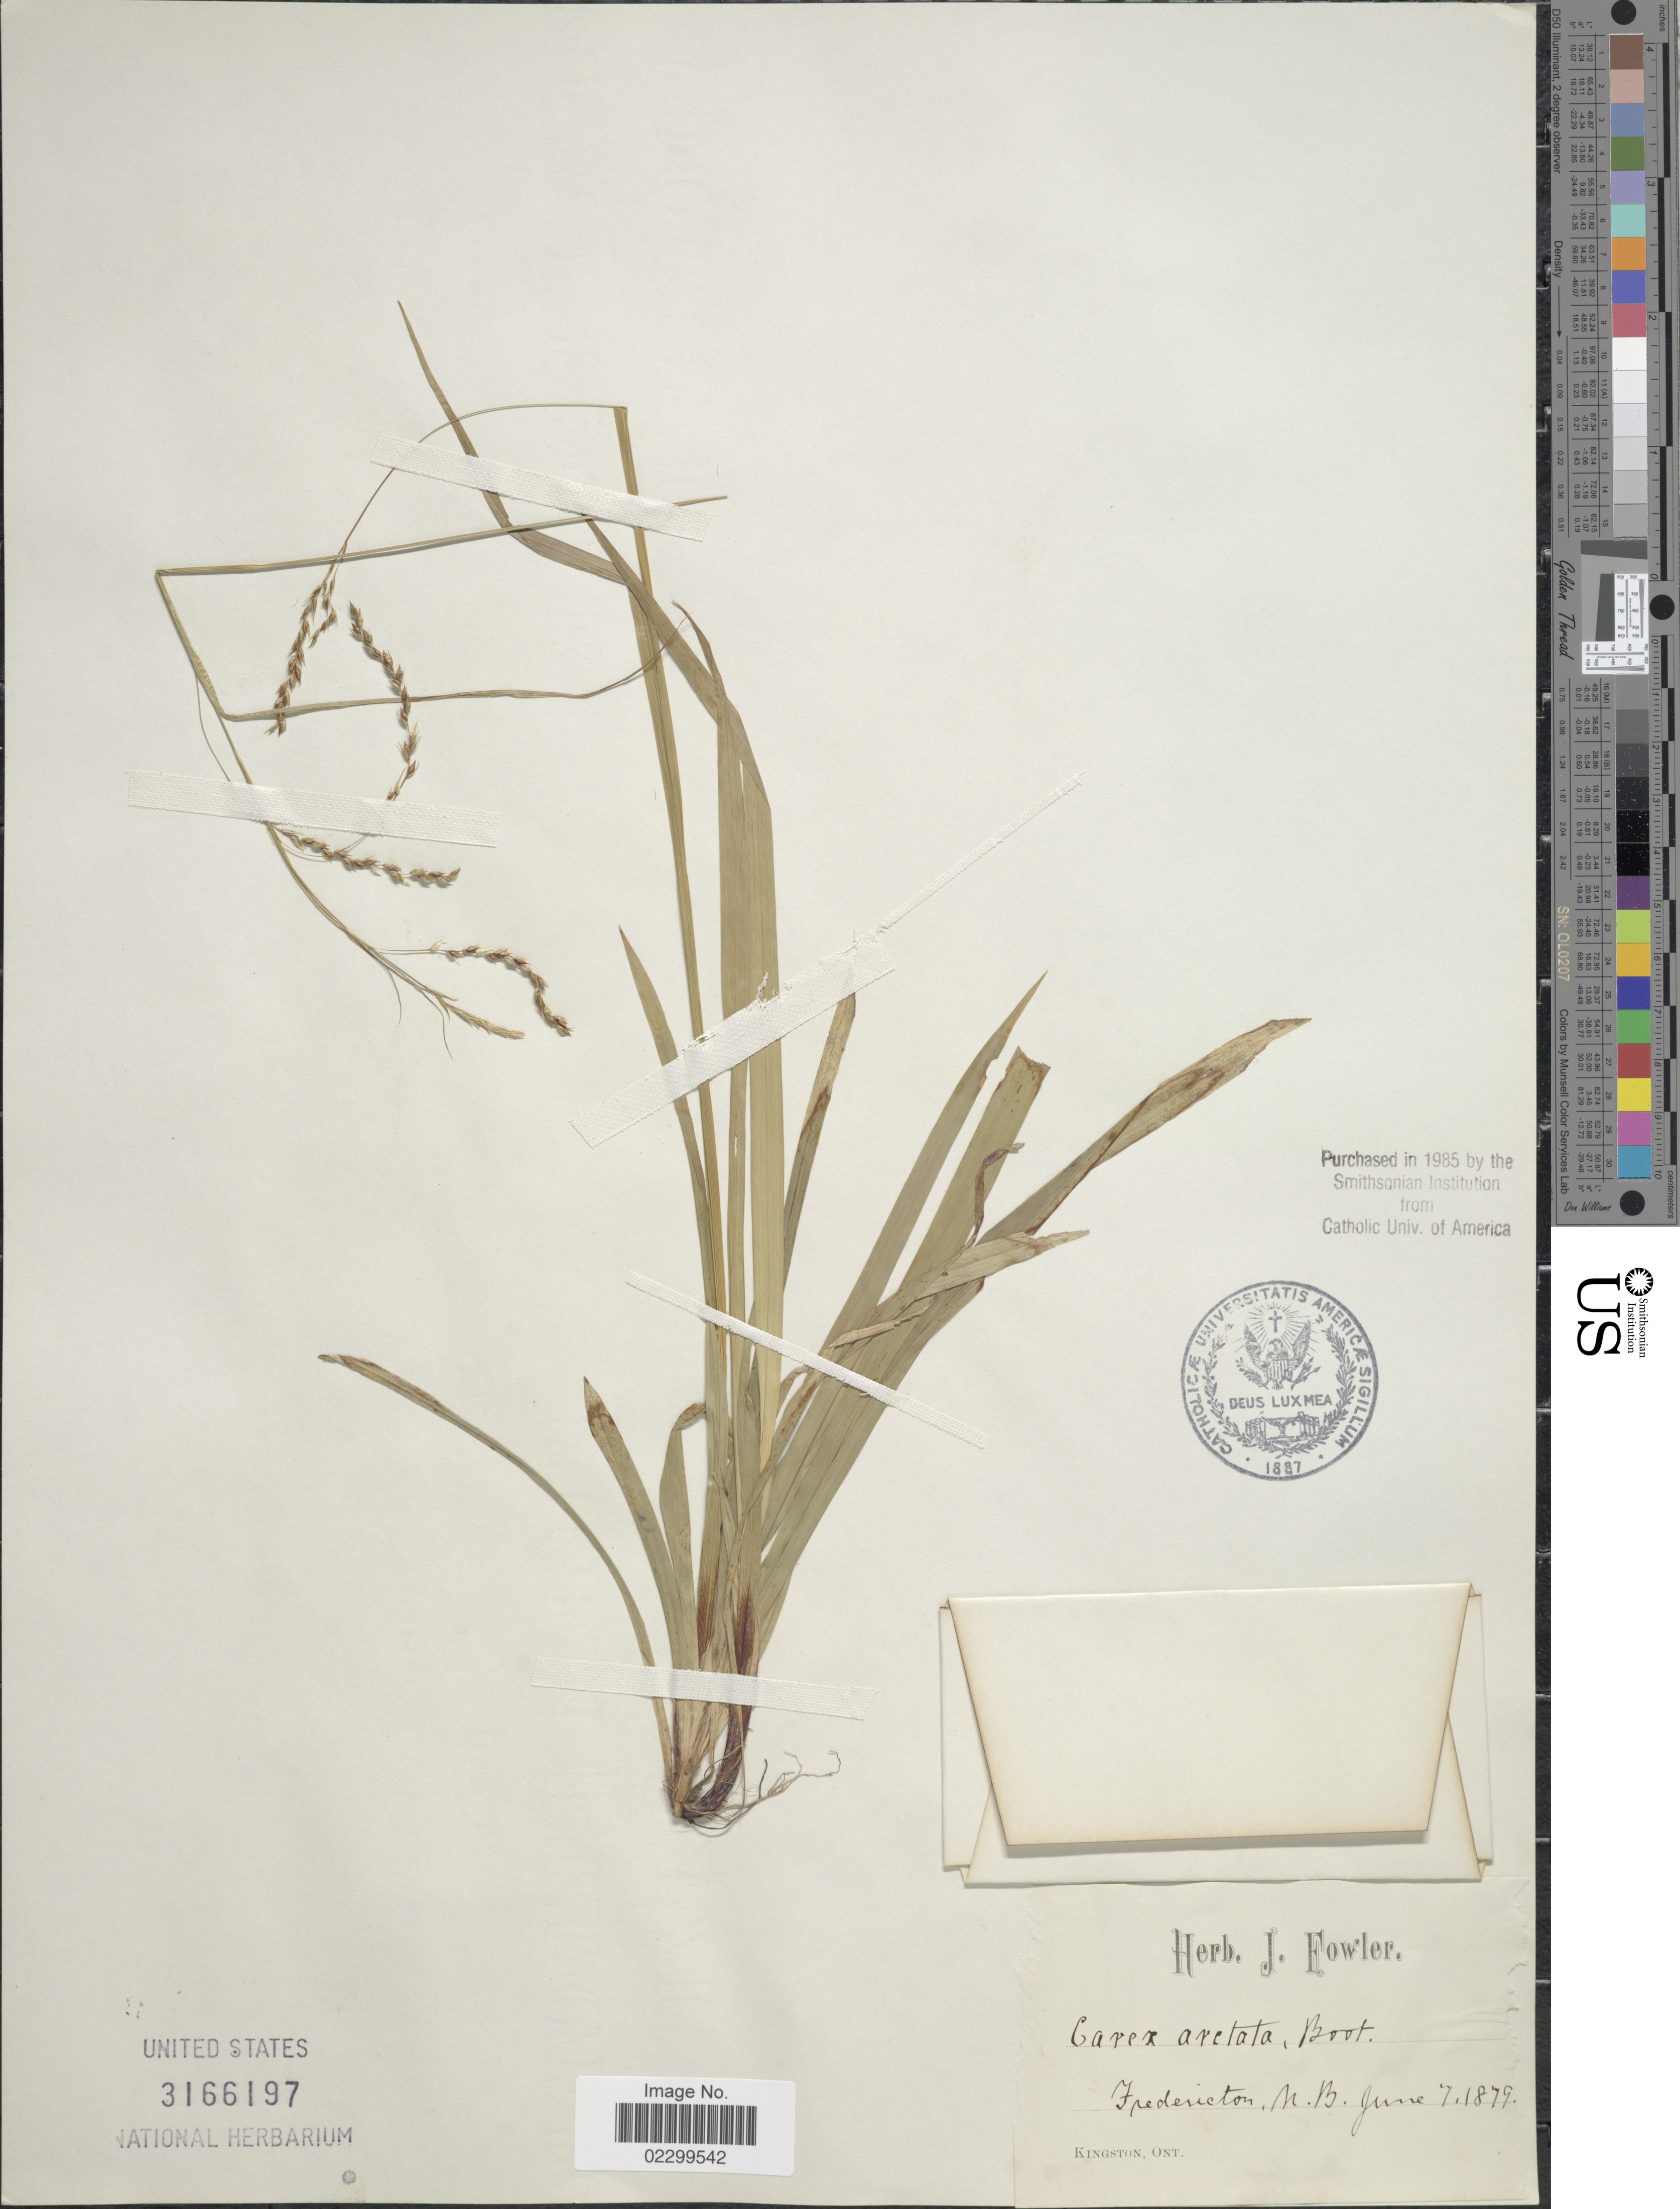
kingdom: Plantae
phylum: Tracheophyta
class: Liliopsida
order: Poales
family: Cyperaceae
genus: Carex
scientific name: Carex arctata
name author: Boott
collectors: ex herb. J. Fowler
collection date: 1879-06-07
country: Canada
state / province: New Brunswick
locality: Fredericton.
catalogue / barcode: US 3166197